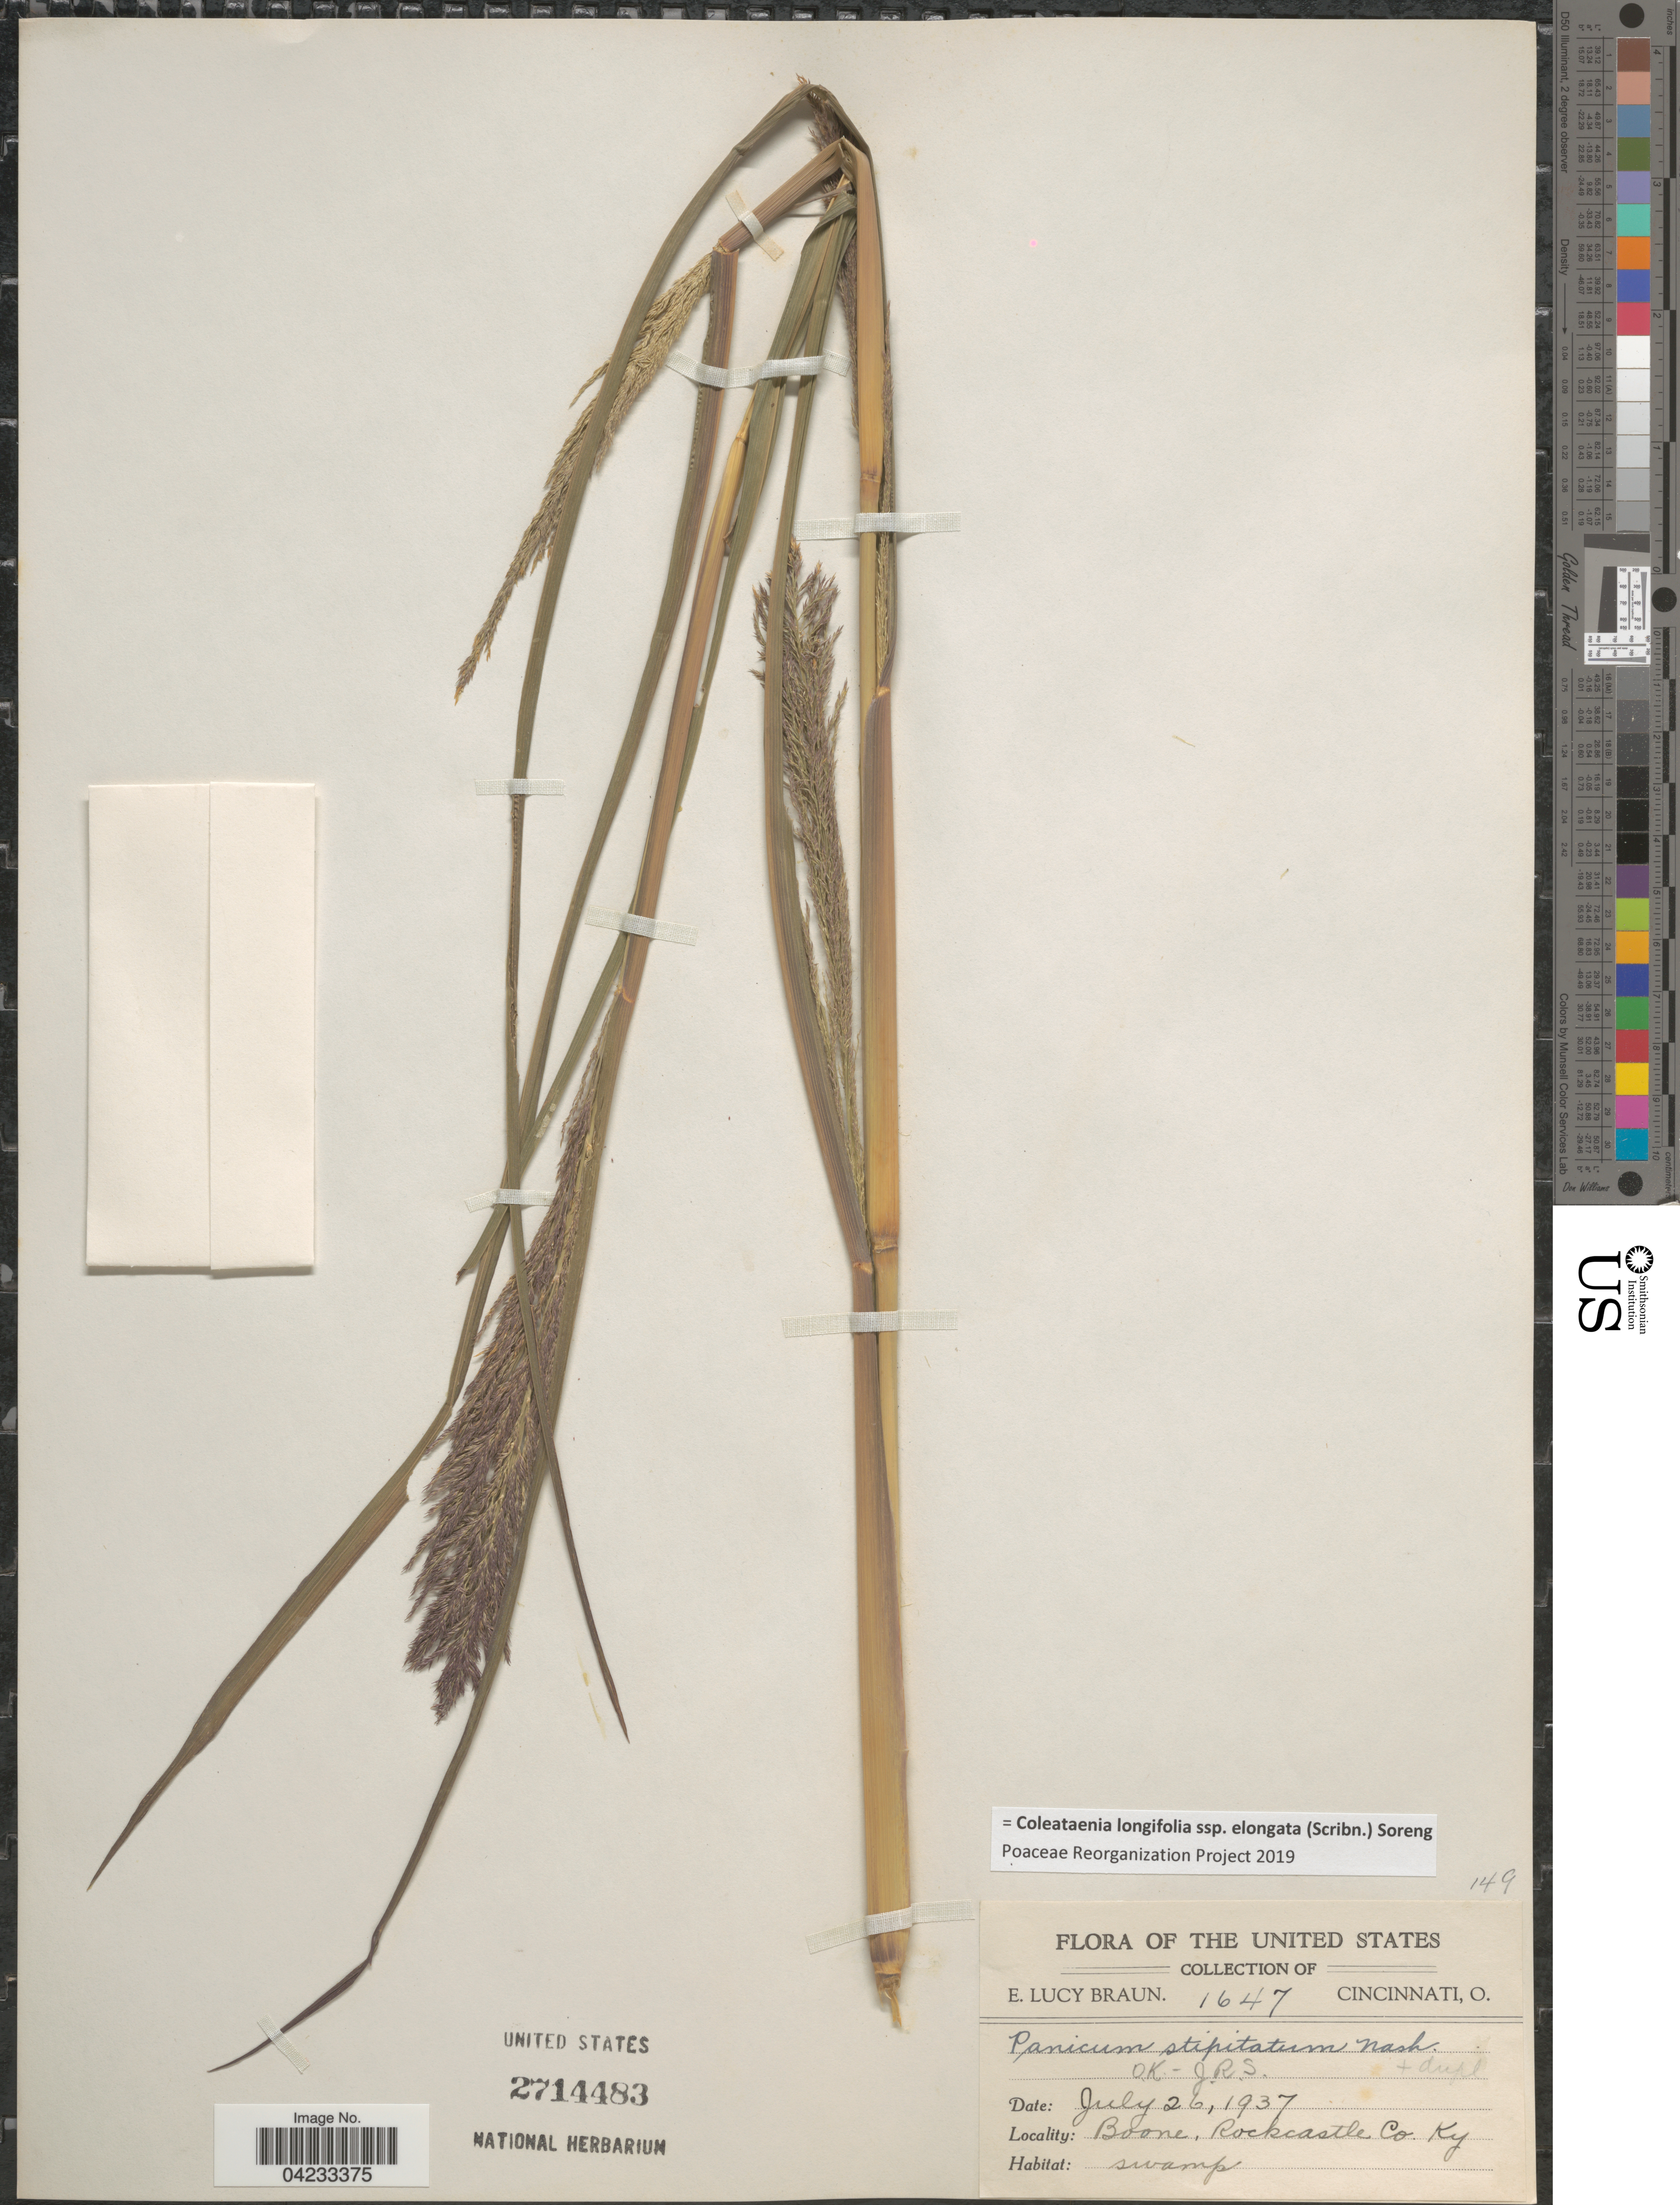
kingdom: Plantae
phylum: Tracheophyta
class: Liliopsida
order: Poales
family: Poaceae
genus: Coleataenia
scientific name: Coleataenia longifolia subsp. elongata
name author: (Scribn.) Soreng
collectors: E. L. Braun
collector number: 1647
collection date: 1937-07-26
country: United States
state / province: Kentucky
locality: Boone, Rockcastle Co.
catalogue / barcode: US 2714483